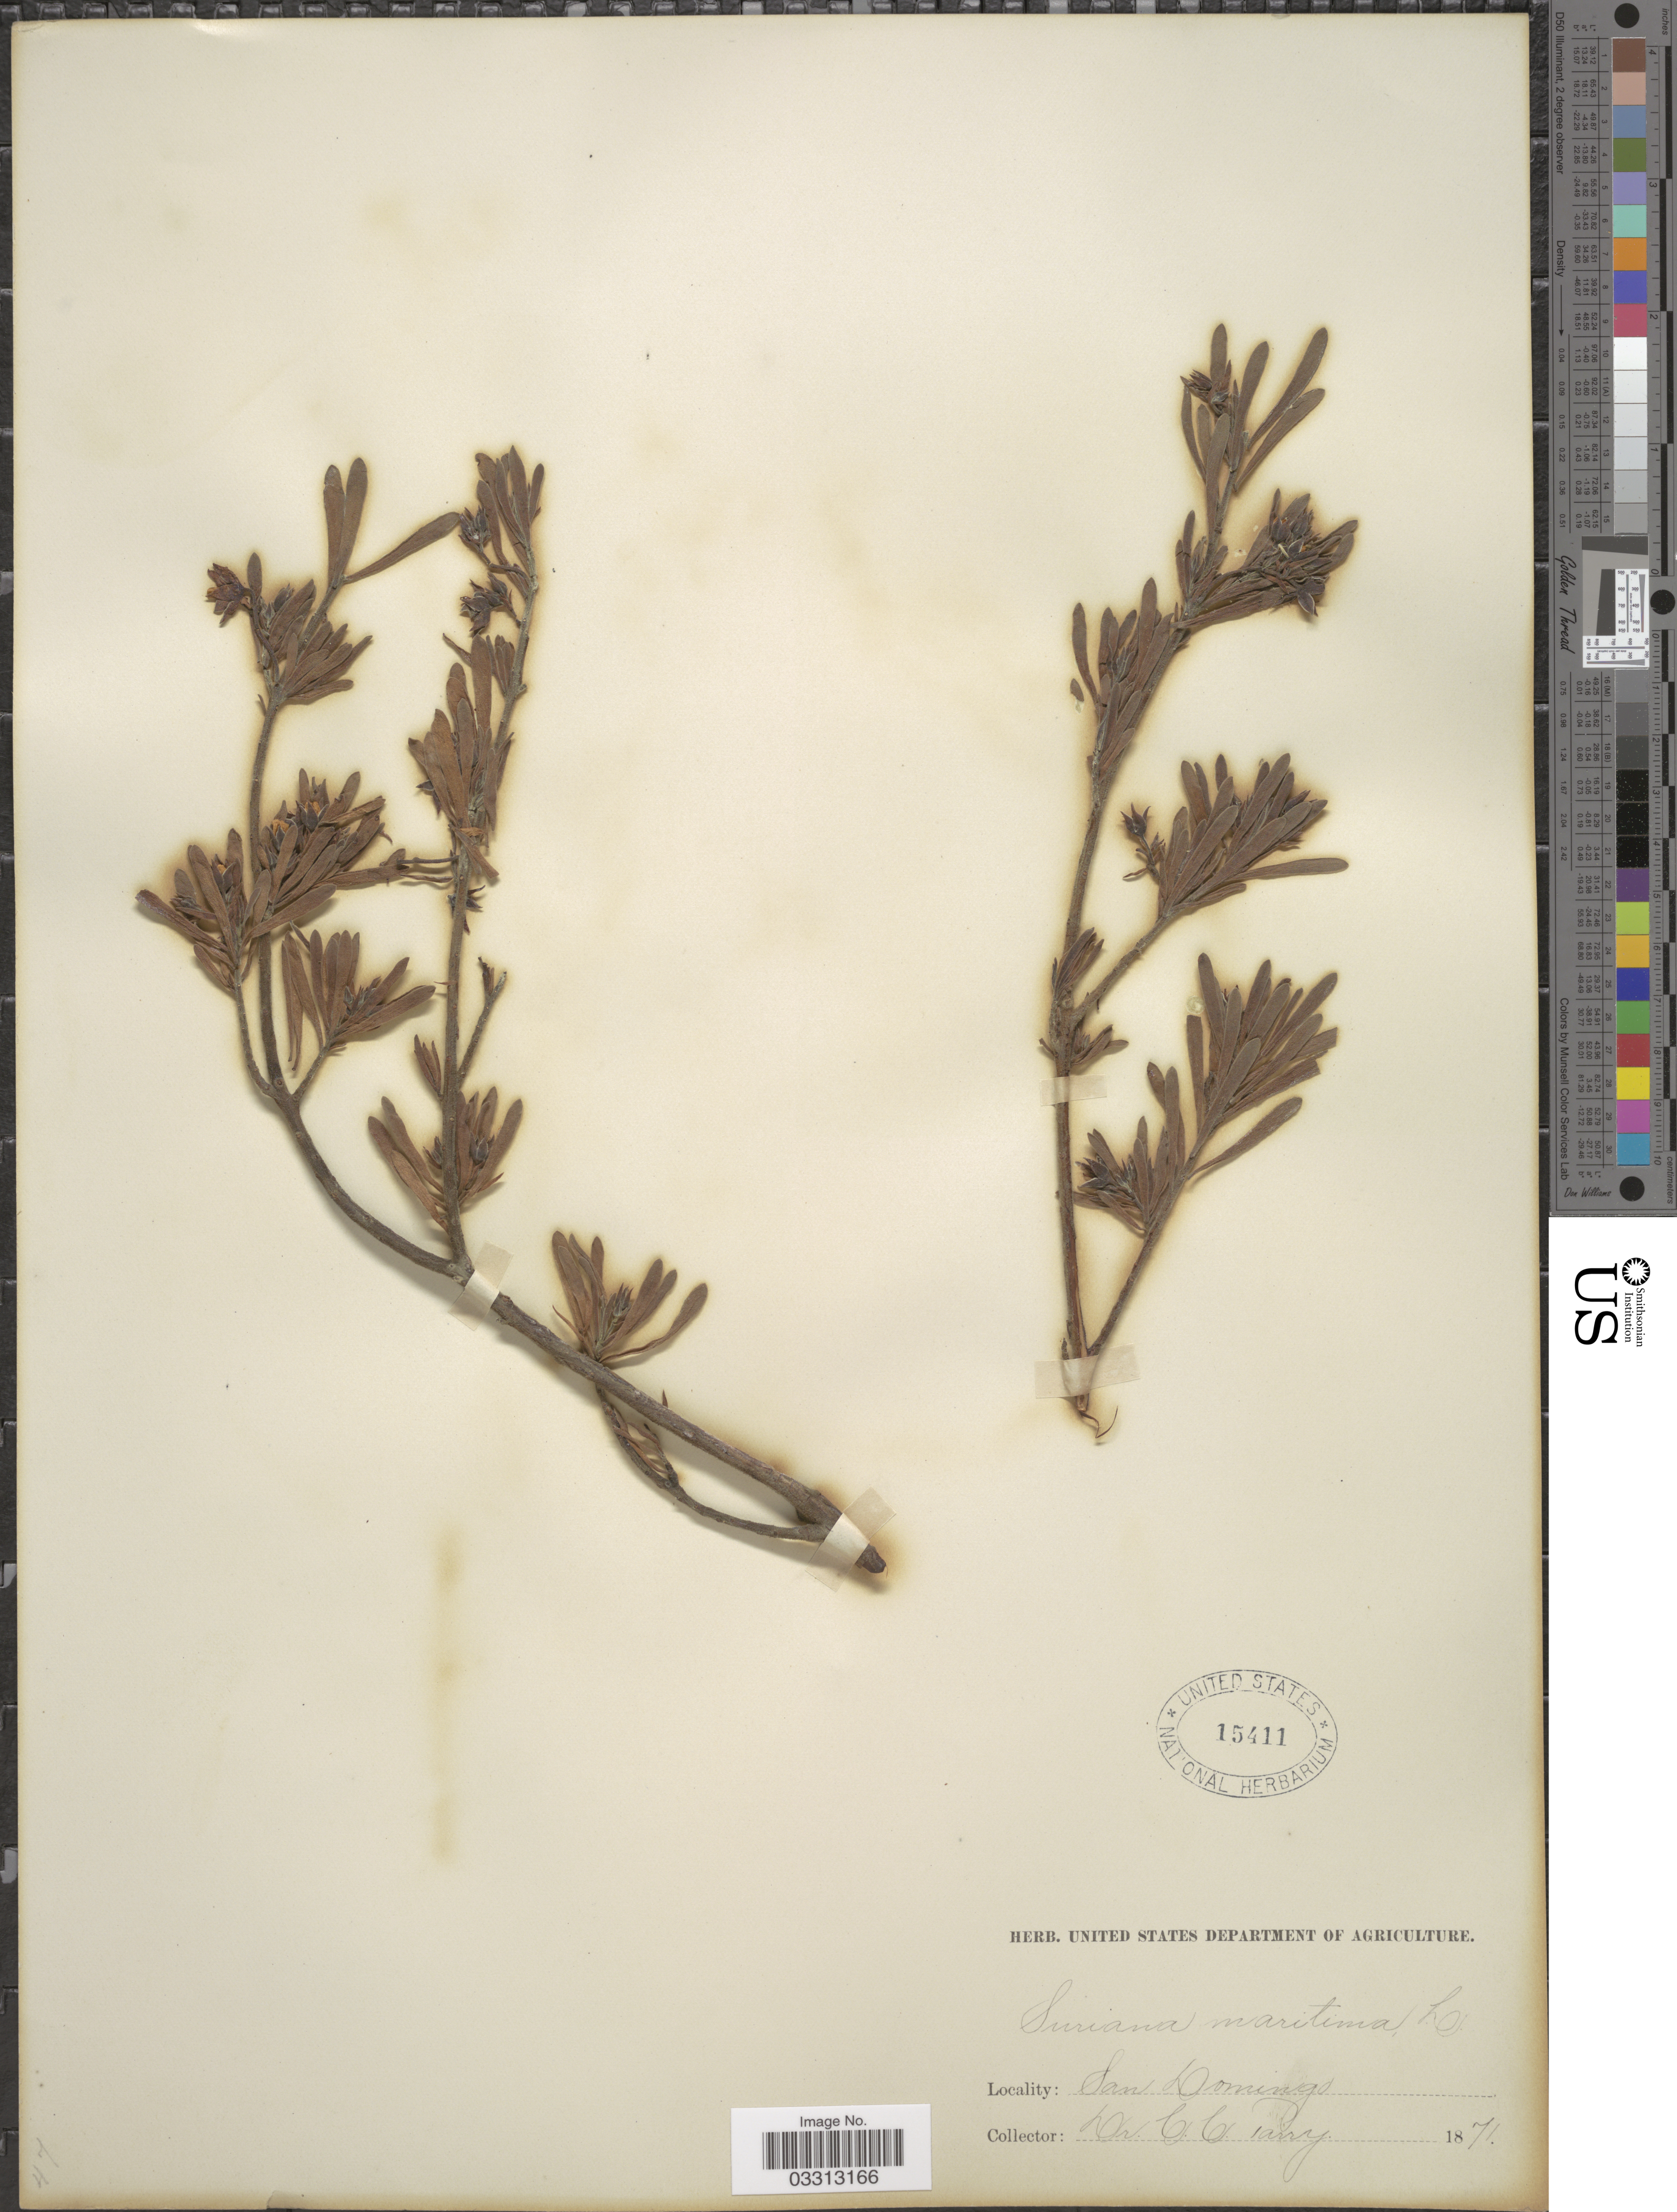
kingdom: Plantae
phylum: Tracheophyta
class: Magnoliopsida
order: Fabales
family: Surianaceae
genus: Suriana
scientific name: Suriana maritima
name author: L.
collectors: C. C. Parry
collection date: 1871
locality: San Domingo.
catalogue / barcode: US 15411